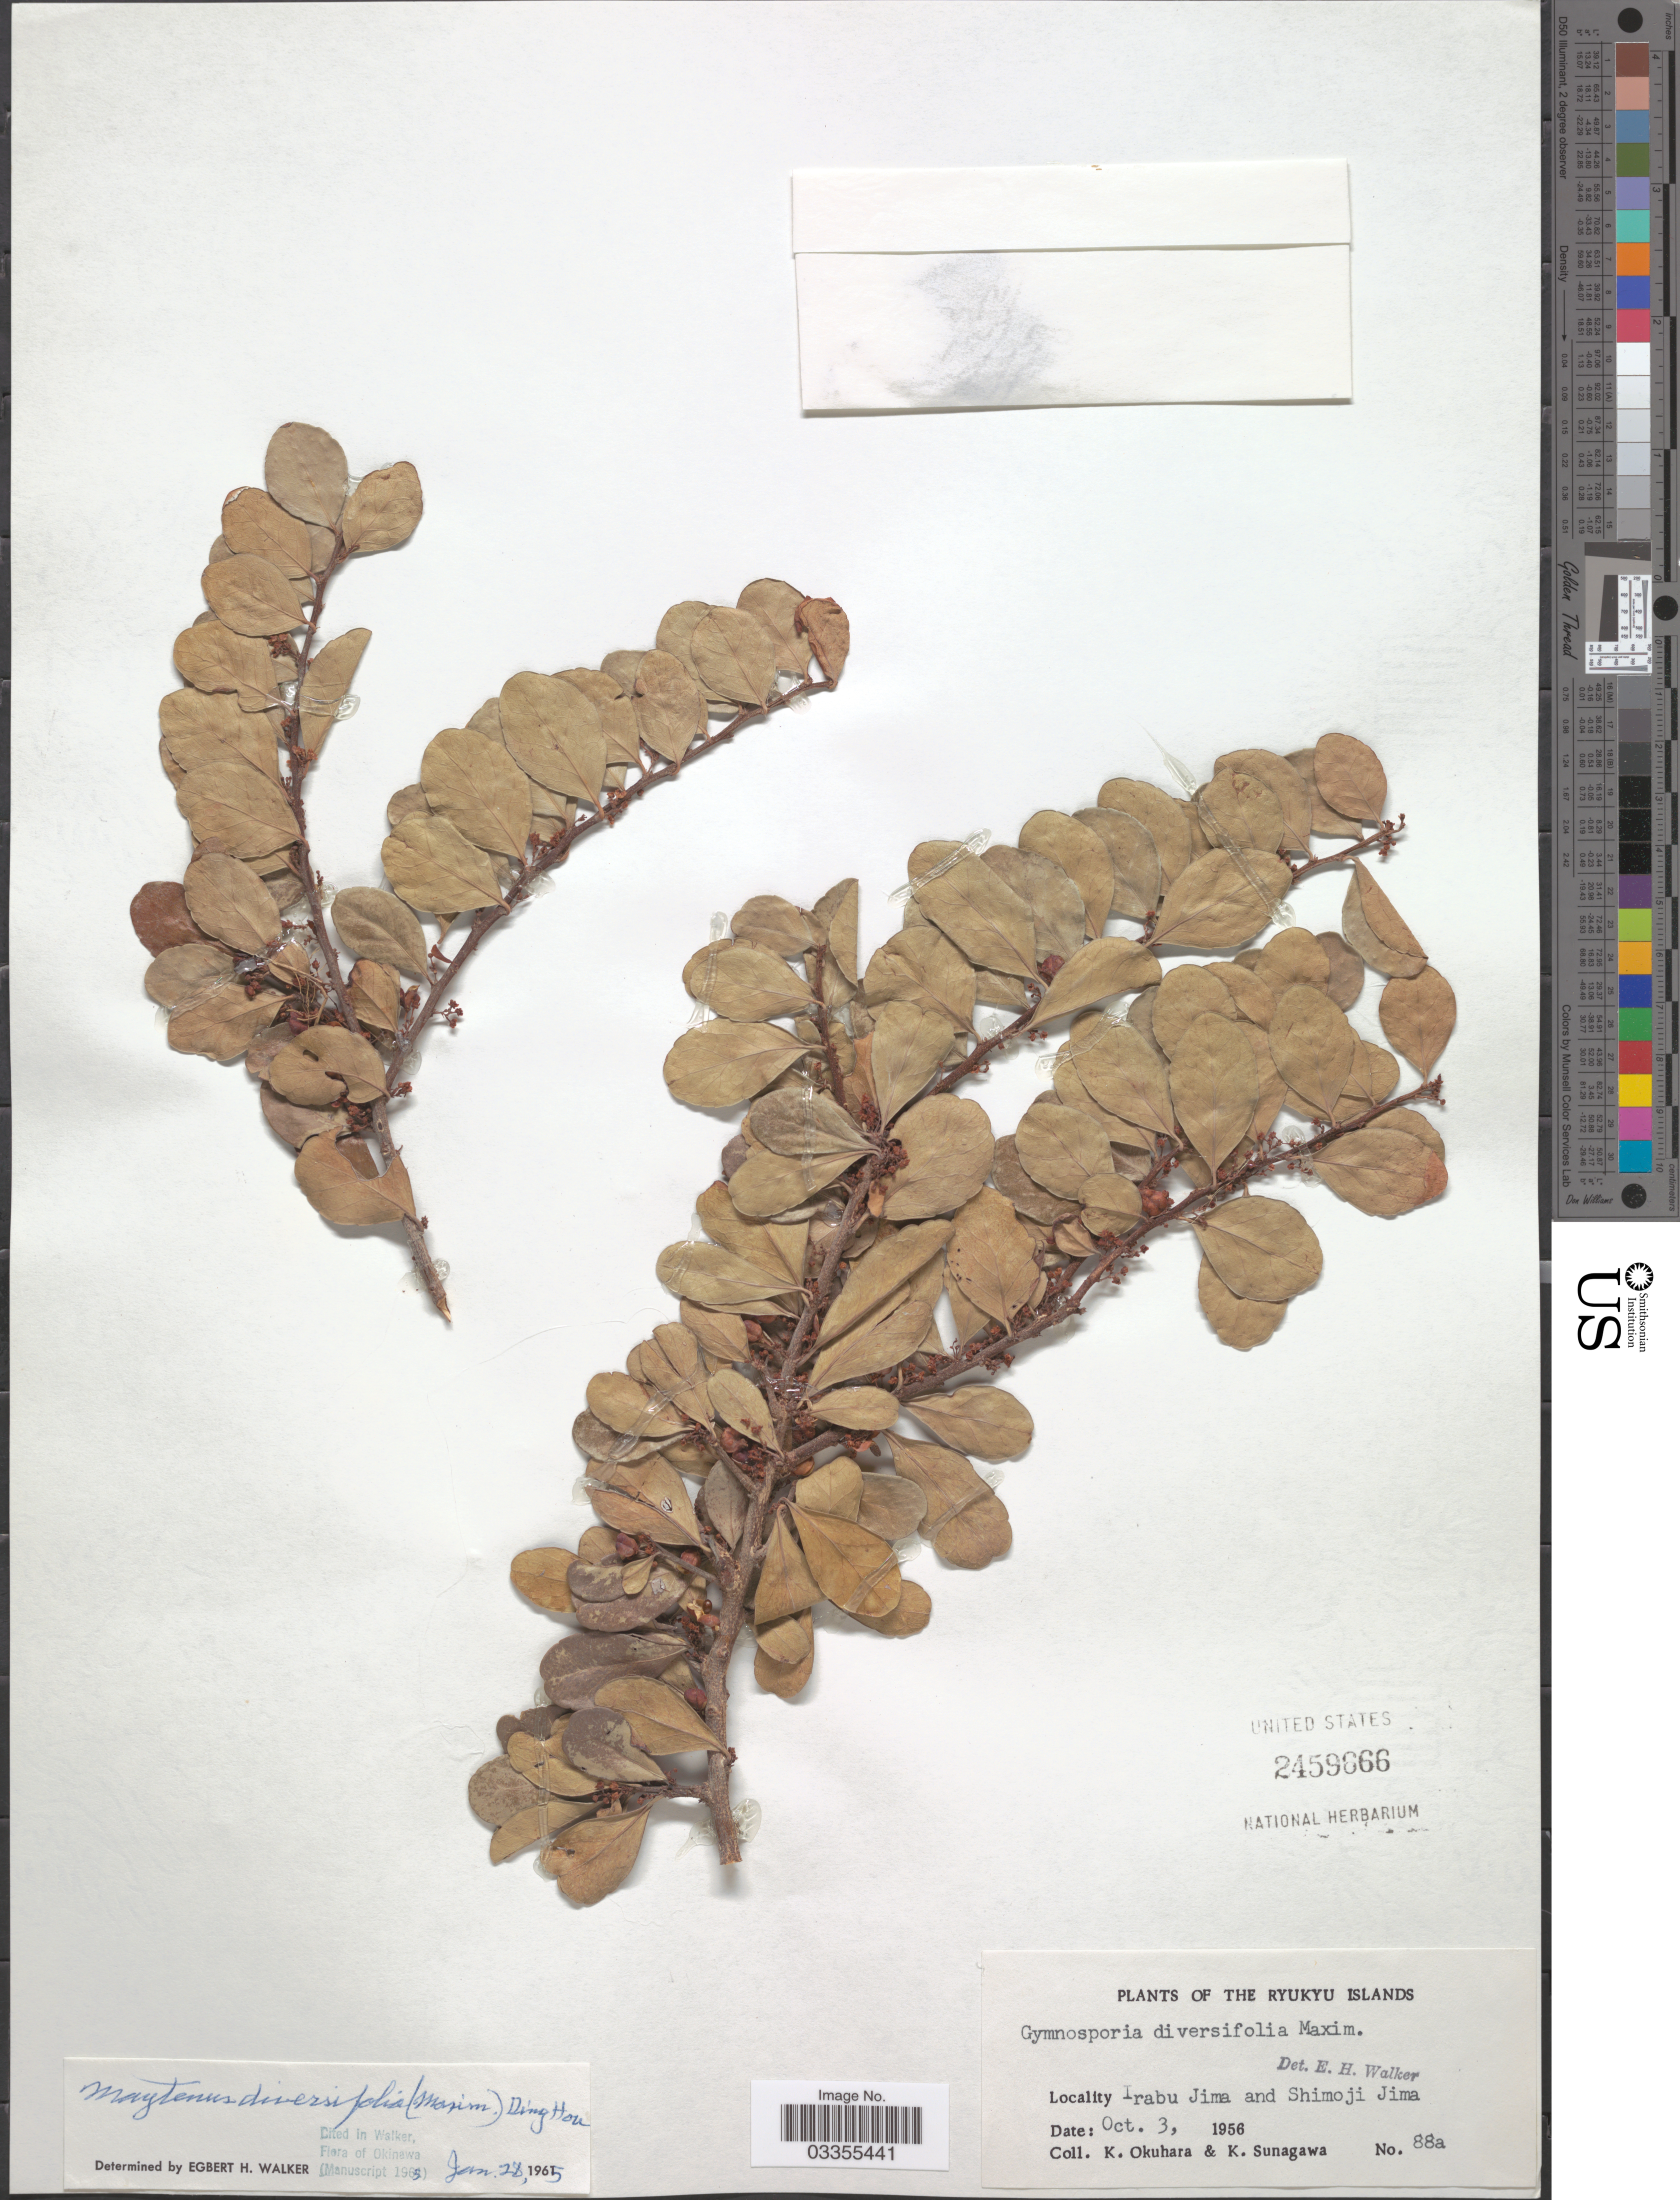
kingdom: Plantae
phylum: Tracheophyta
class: Magnoliopsida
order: Celastrales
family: Celastraceae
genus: Gymnosporia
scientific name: Gymnosporia diversifolia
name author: Maxim.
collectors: K. Okuhara & K. Sunagawa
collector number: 88a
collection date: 1956-10-03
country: Japan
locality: The Ryukyu Islands. Irabu Jima and Shimoji Jima.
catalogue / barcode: US 2459666